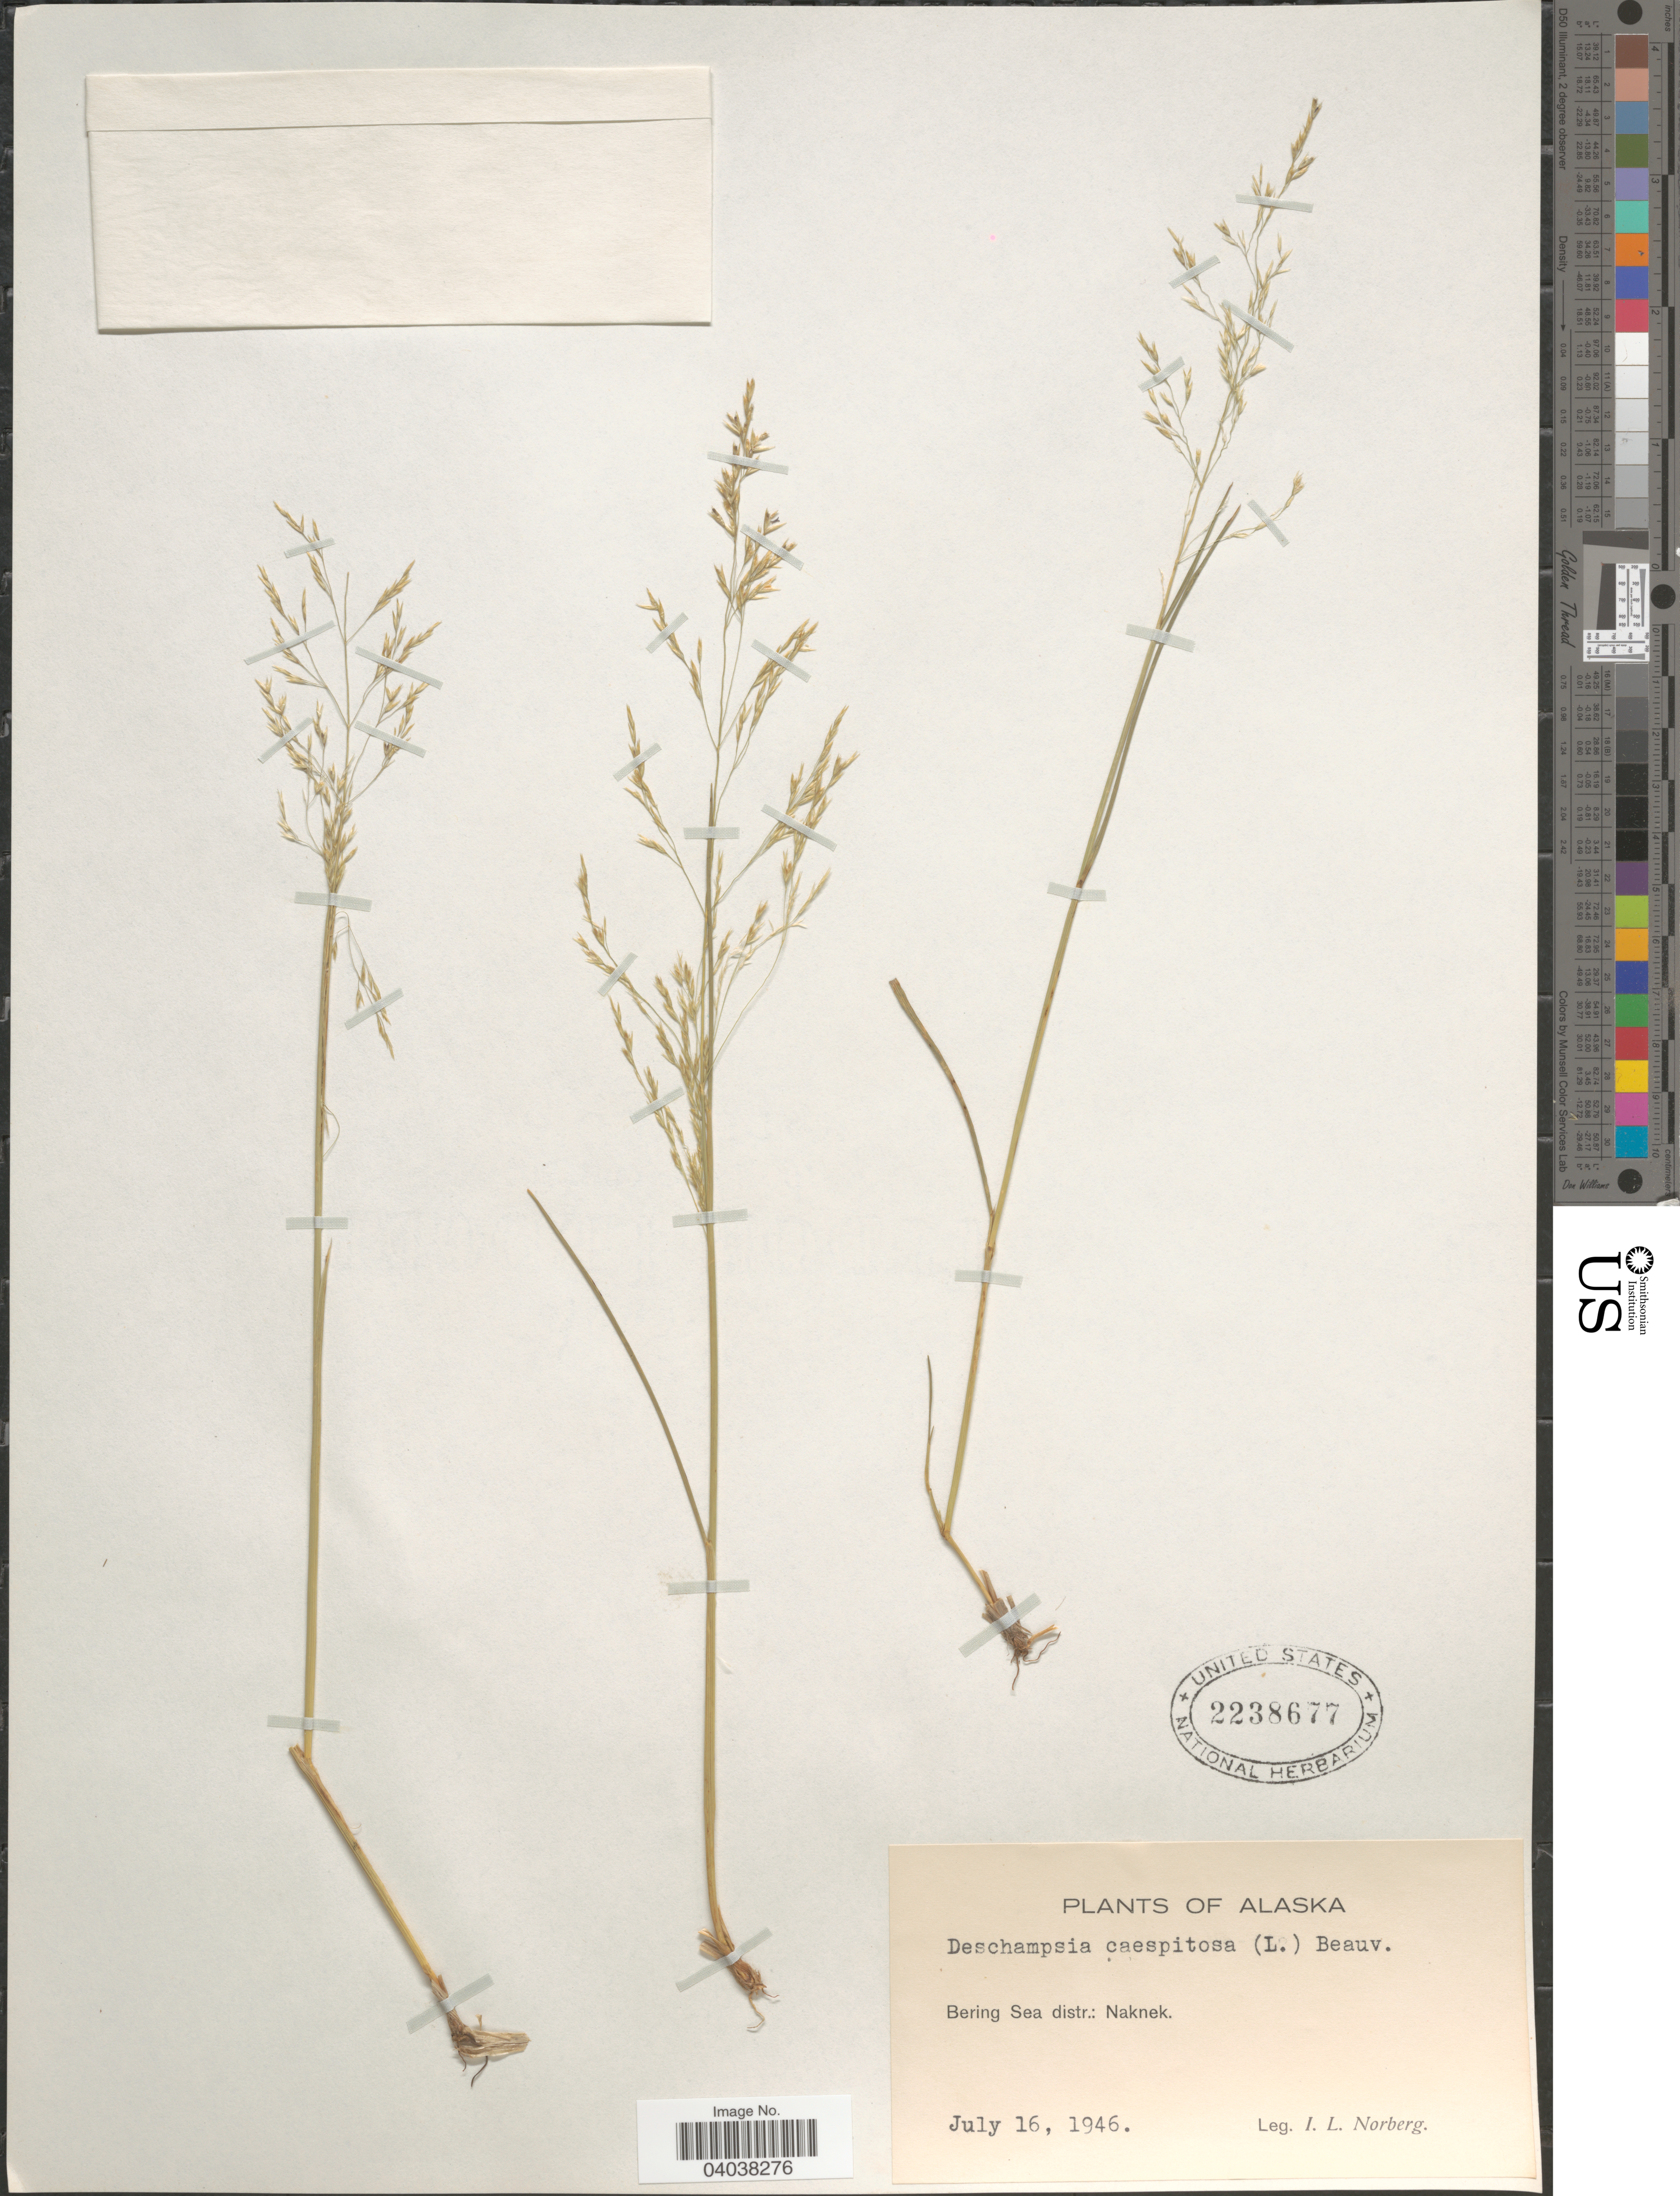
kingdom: Plantae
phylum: Tracheophyta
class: Liliopsida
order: Poales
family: Poaceae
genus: Deschampsia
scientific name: Deschampsia cespitosa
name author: (L.) P. Beauv.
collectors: I. Norberg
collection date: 1946-07-16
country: United States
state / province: Alaska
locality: Bering Sea distr.: Naknek.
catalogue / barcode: US 2238677